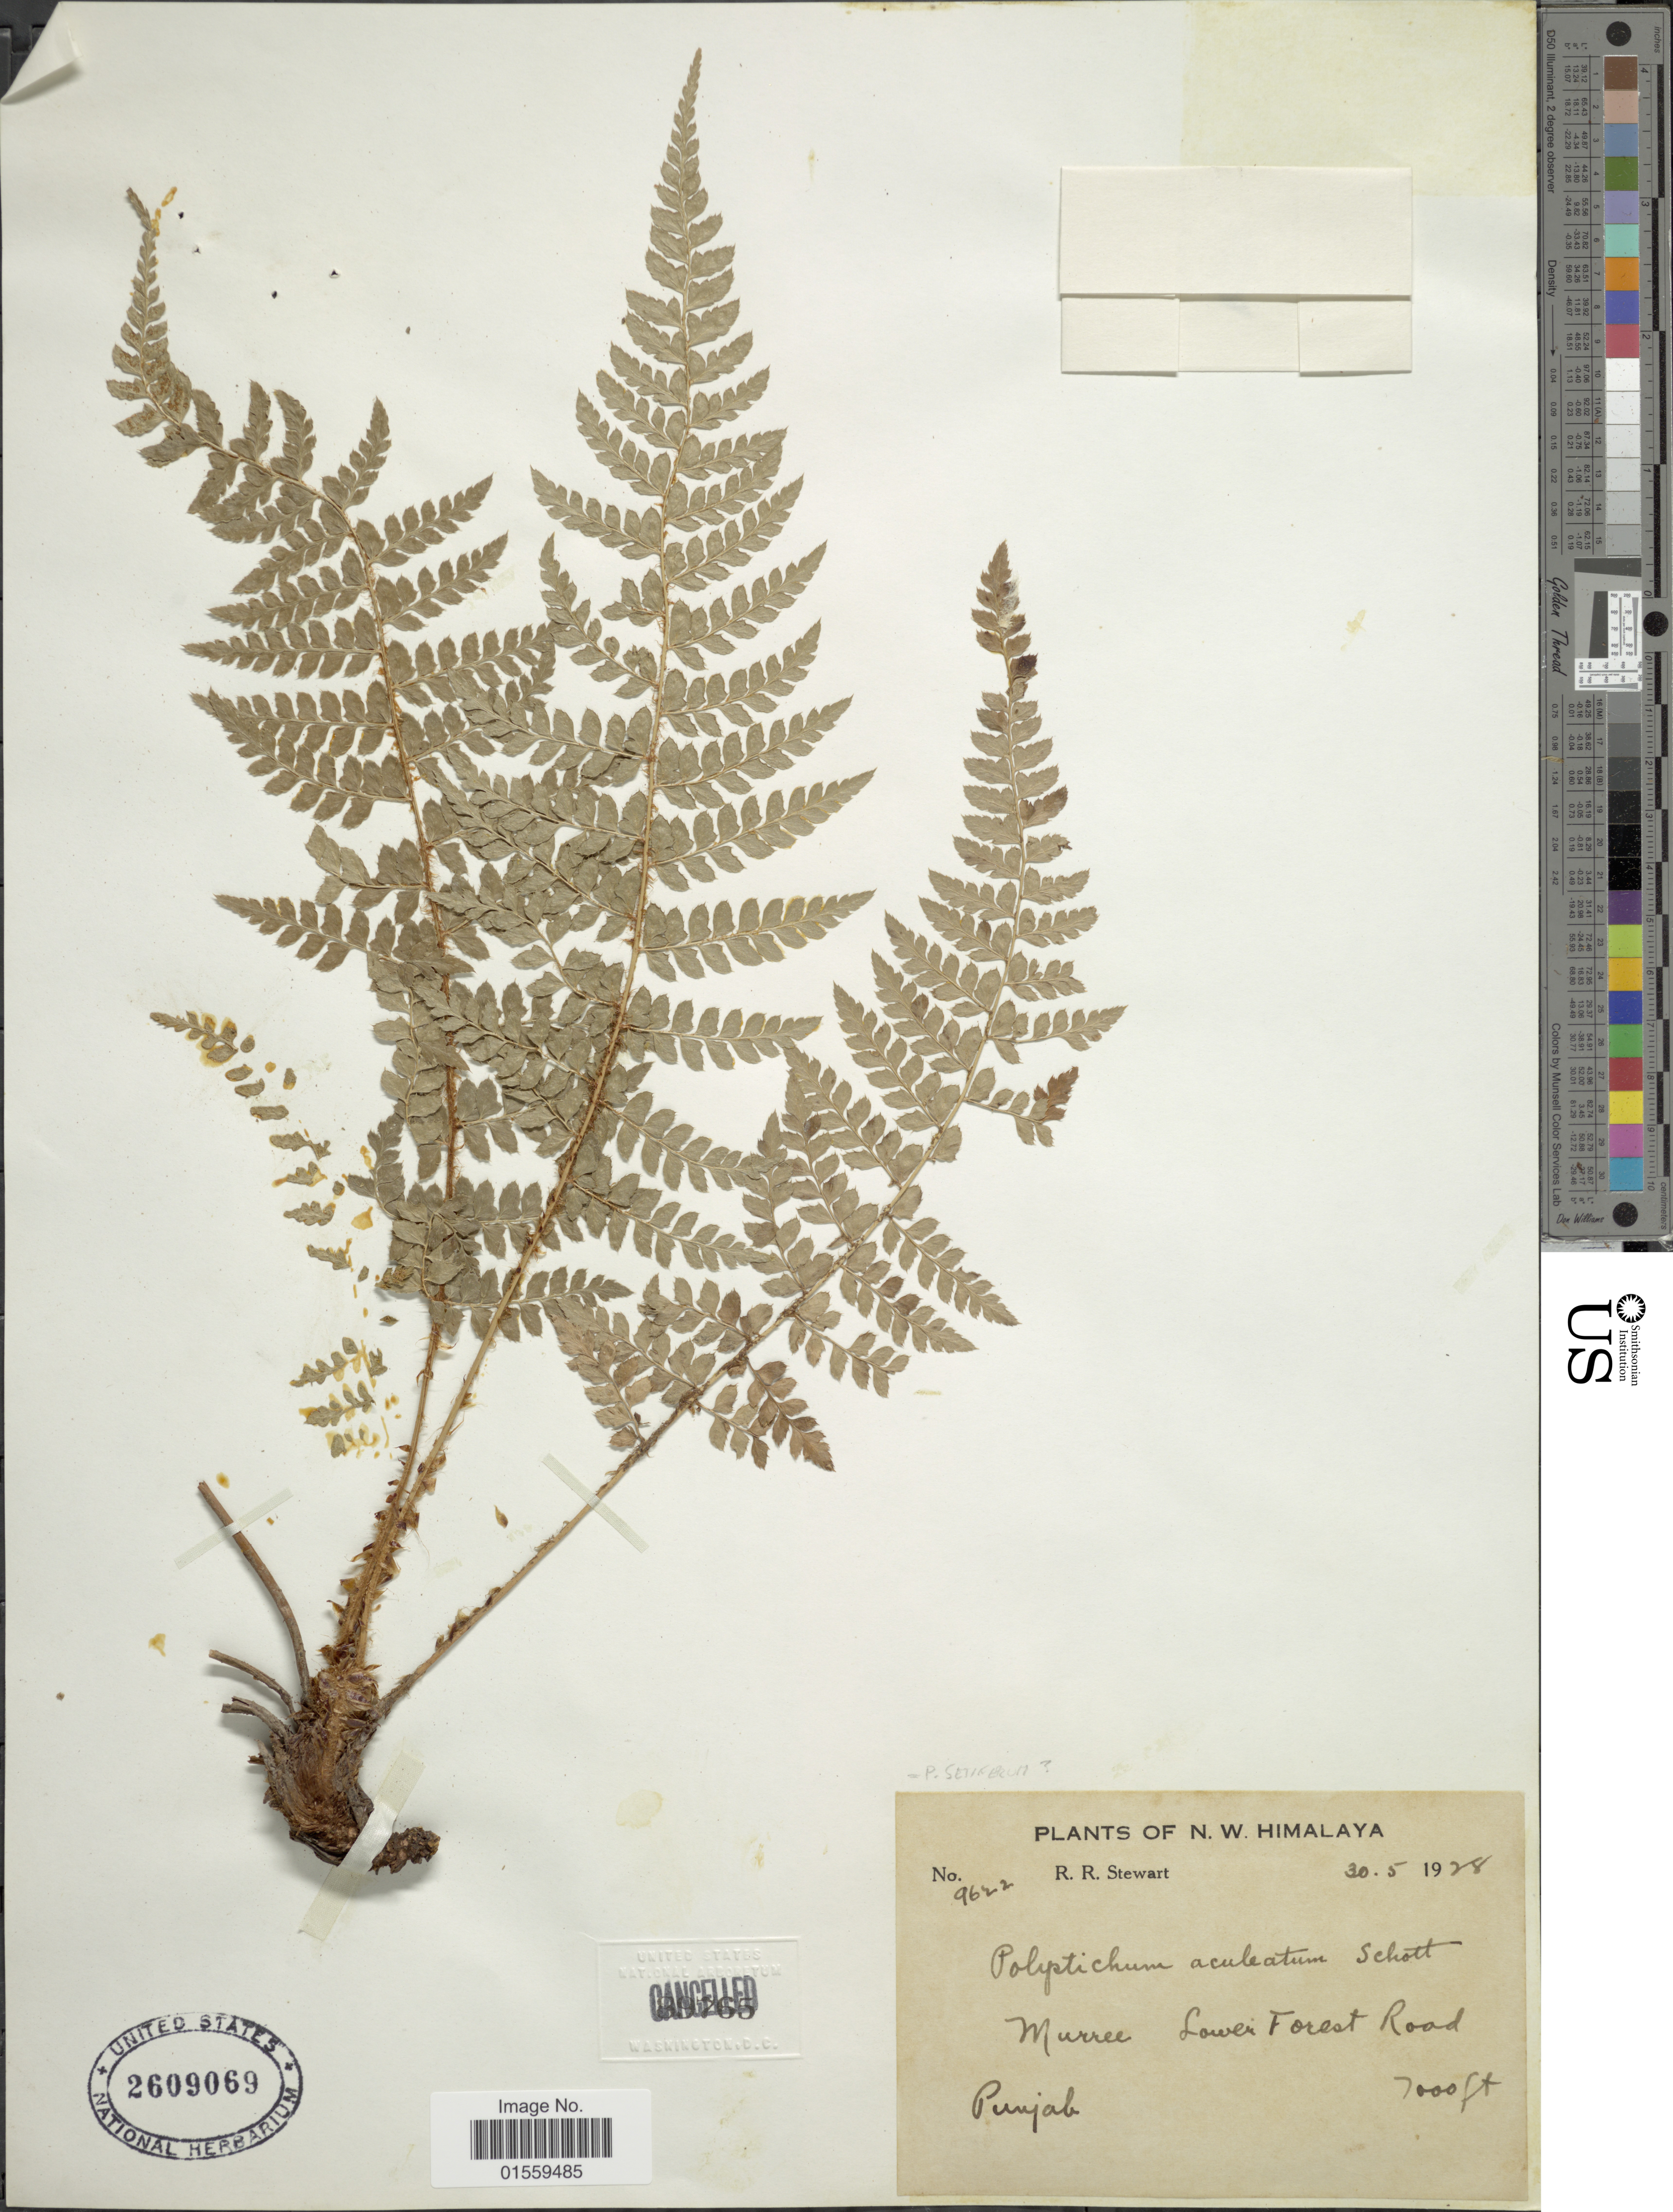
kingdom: Plantae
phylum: Tracheophyta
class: Polypodiopsida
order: Polypodiales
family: Dryopteridaceae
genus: Polystichum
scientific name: Polystichum setiferum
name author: (Forssk.) Moore ex Woynar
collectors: R. R. Stewart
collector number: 9622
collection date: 1928-05-30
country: Pakistan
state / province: Punjab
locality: N. W. Himalaya, Murree, Lower Forest Road.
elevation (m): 2134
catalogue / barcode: US 2609069